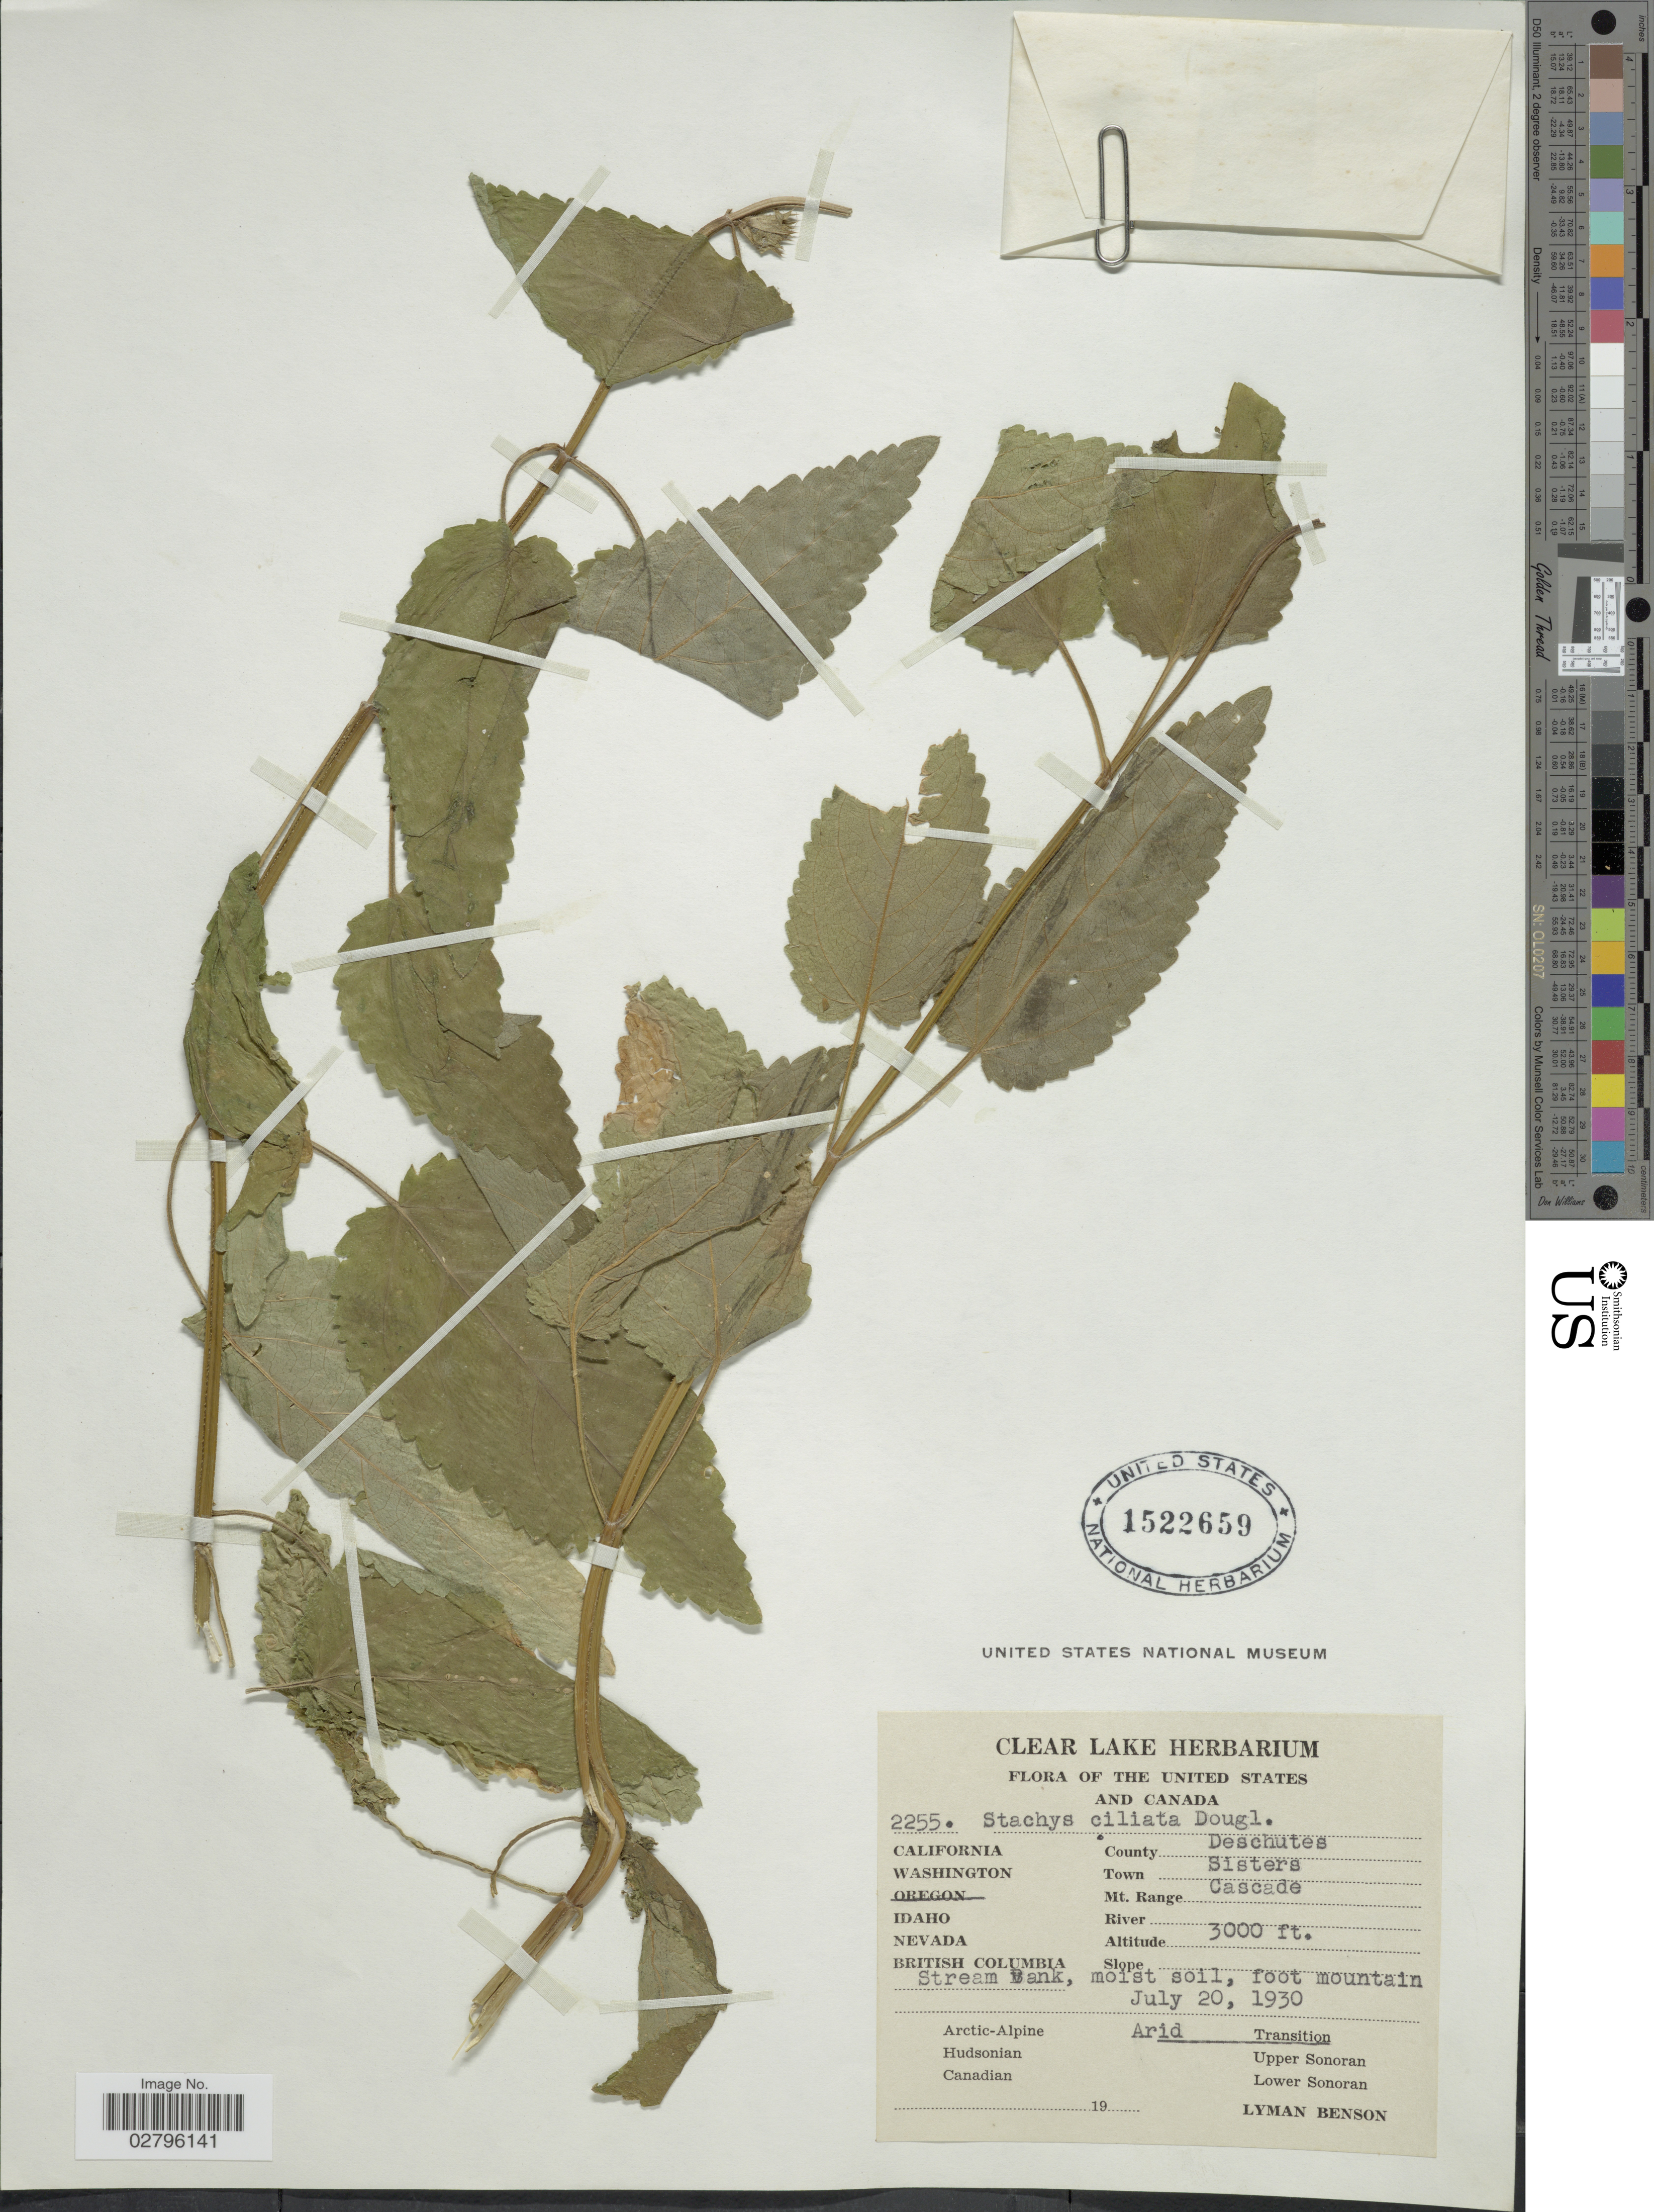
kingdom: Plantae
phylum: Tracheophyta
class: Magnoliopsida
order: Lamiales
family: Lamiaceae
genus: Stachys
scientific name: Stachys ciliata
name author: Douglas ex Benth.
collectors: L. D. Benson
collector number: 2255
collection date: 1930-07-20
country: United States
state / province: Oregon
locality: County Deschutes, Town Sisters, Mt. Range Cascade, Arid Transition.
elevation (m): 914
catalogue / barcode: US 1522659